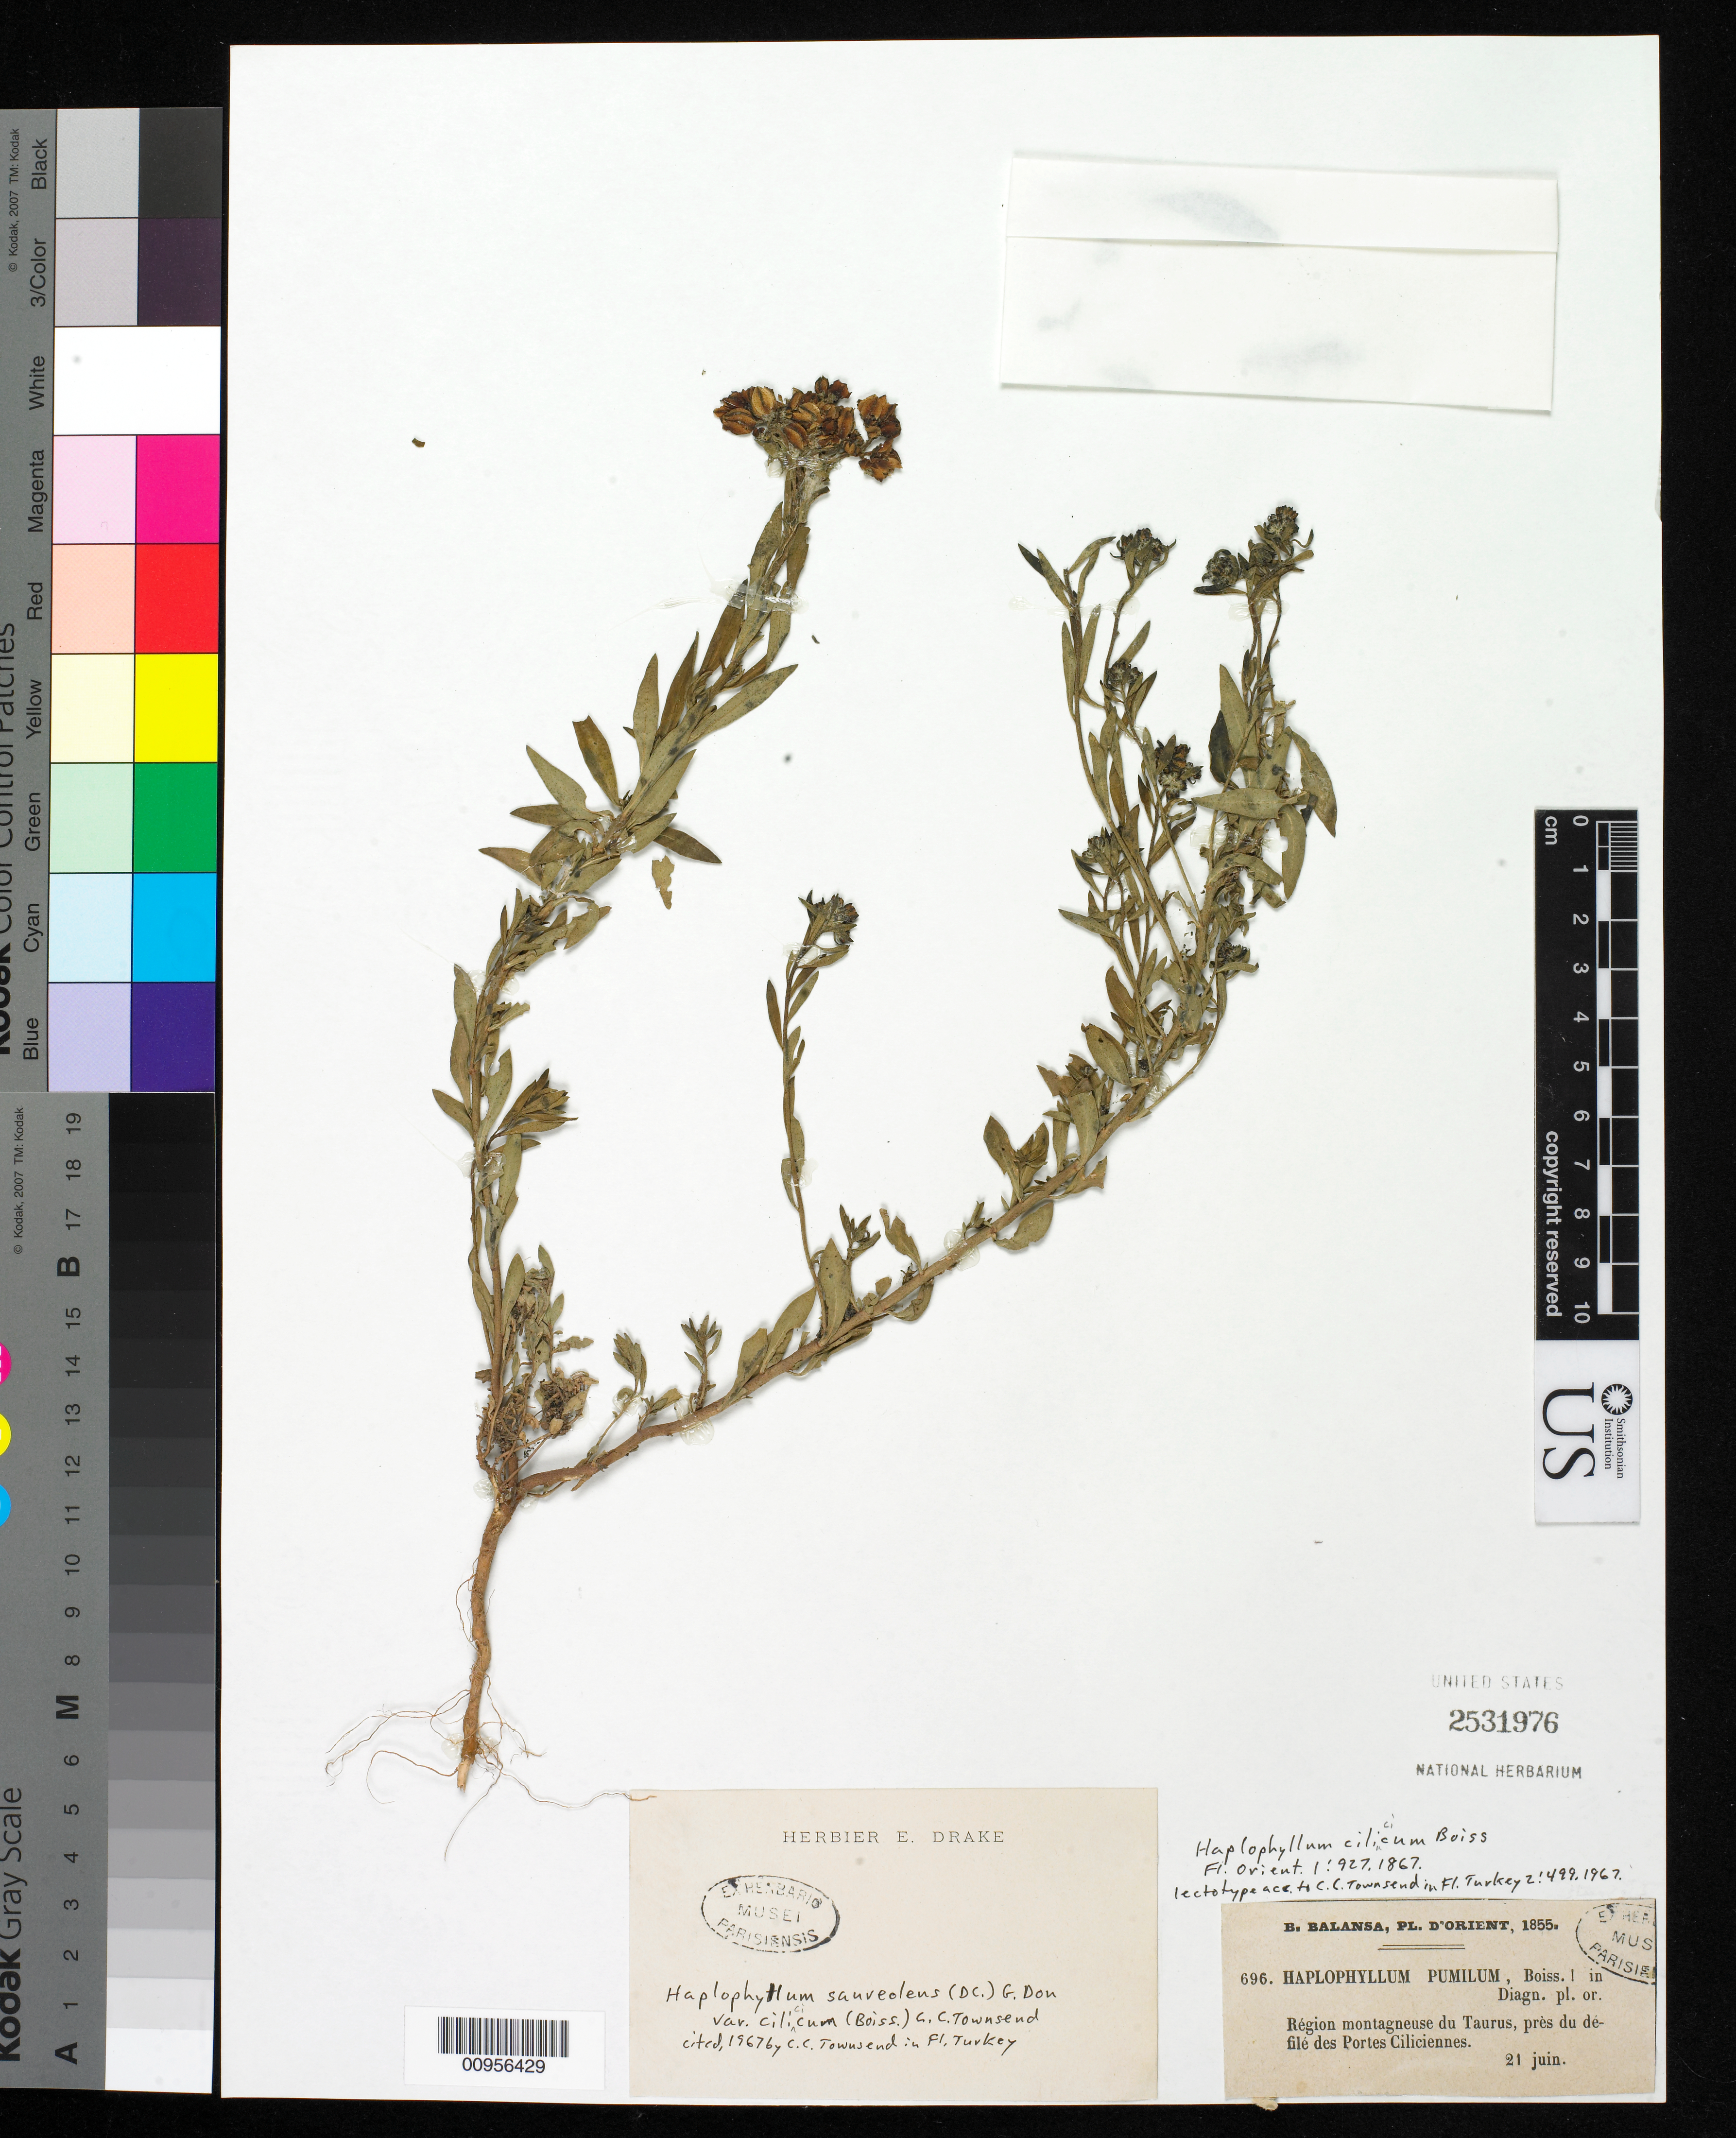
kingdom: Plantae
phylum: Tracheophyta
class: Magnoliopsida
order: Sapindales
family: Rutaceae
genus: Haplophyllum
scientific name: Haplophyllum cilicicum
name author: Boiss.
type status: Isolectotype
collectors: B. Balansa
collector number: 696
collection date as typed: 21 Jun 1855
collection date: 1855-06-21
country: Turkey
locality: Région montagneuse du Taurus, près du defilé des Portes Ciliciennes.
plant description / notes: Currently accepted name as cited by C.C. Townsend (1967) in Fl. Turkey.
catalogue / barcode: US 2531976